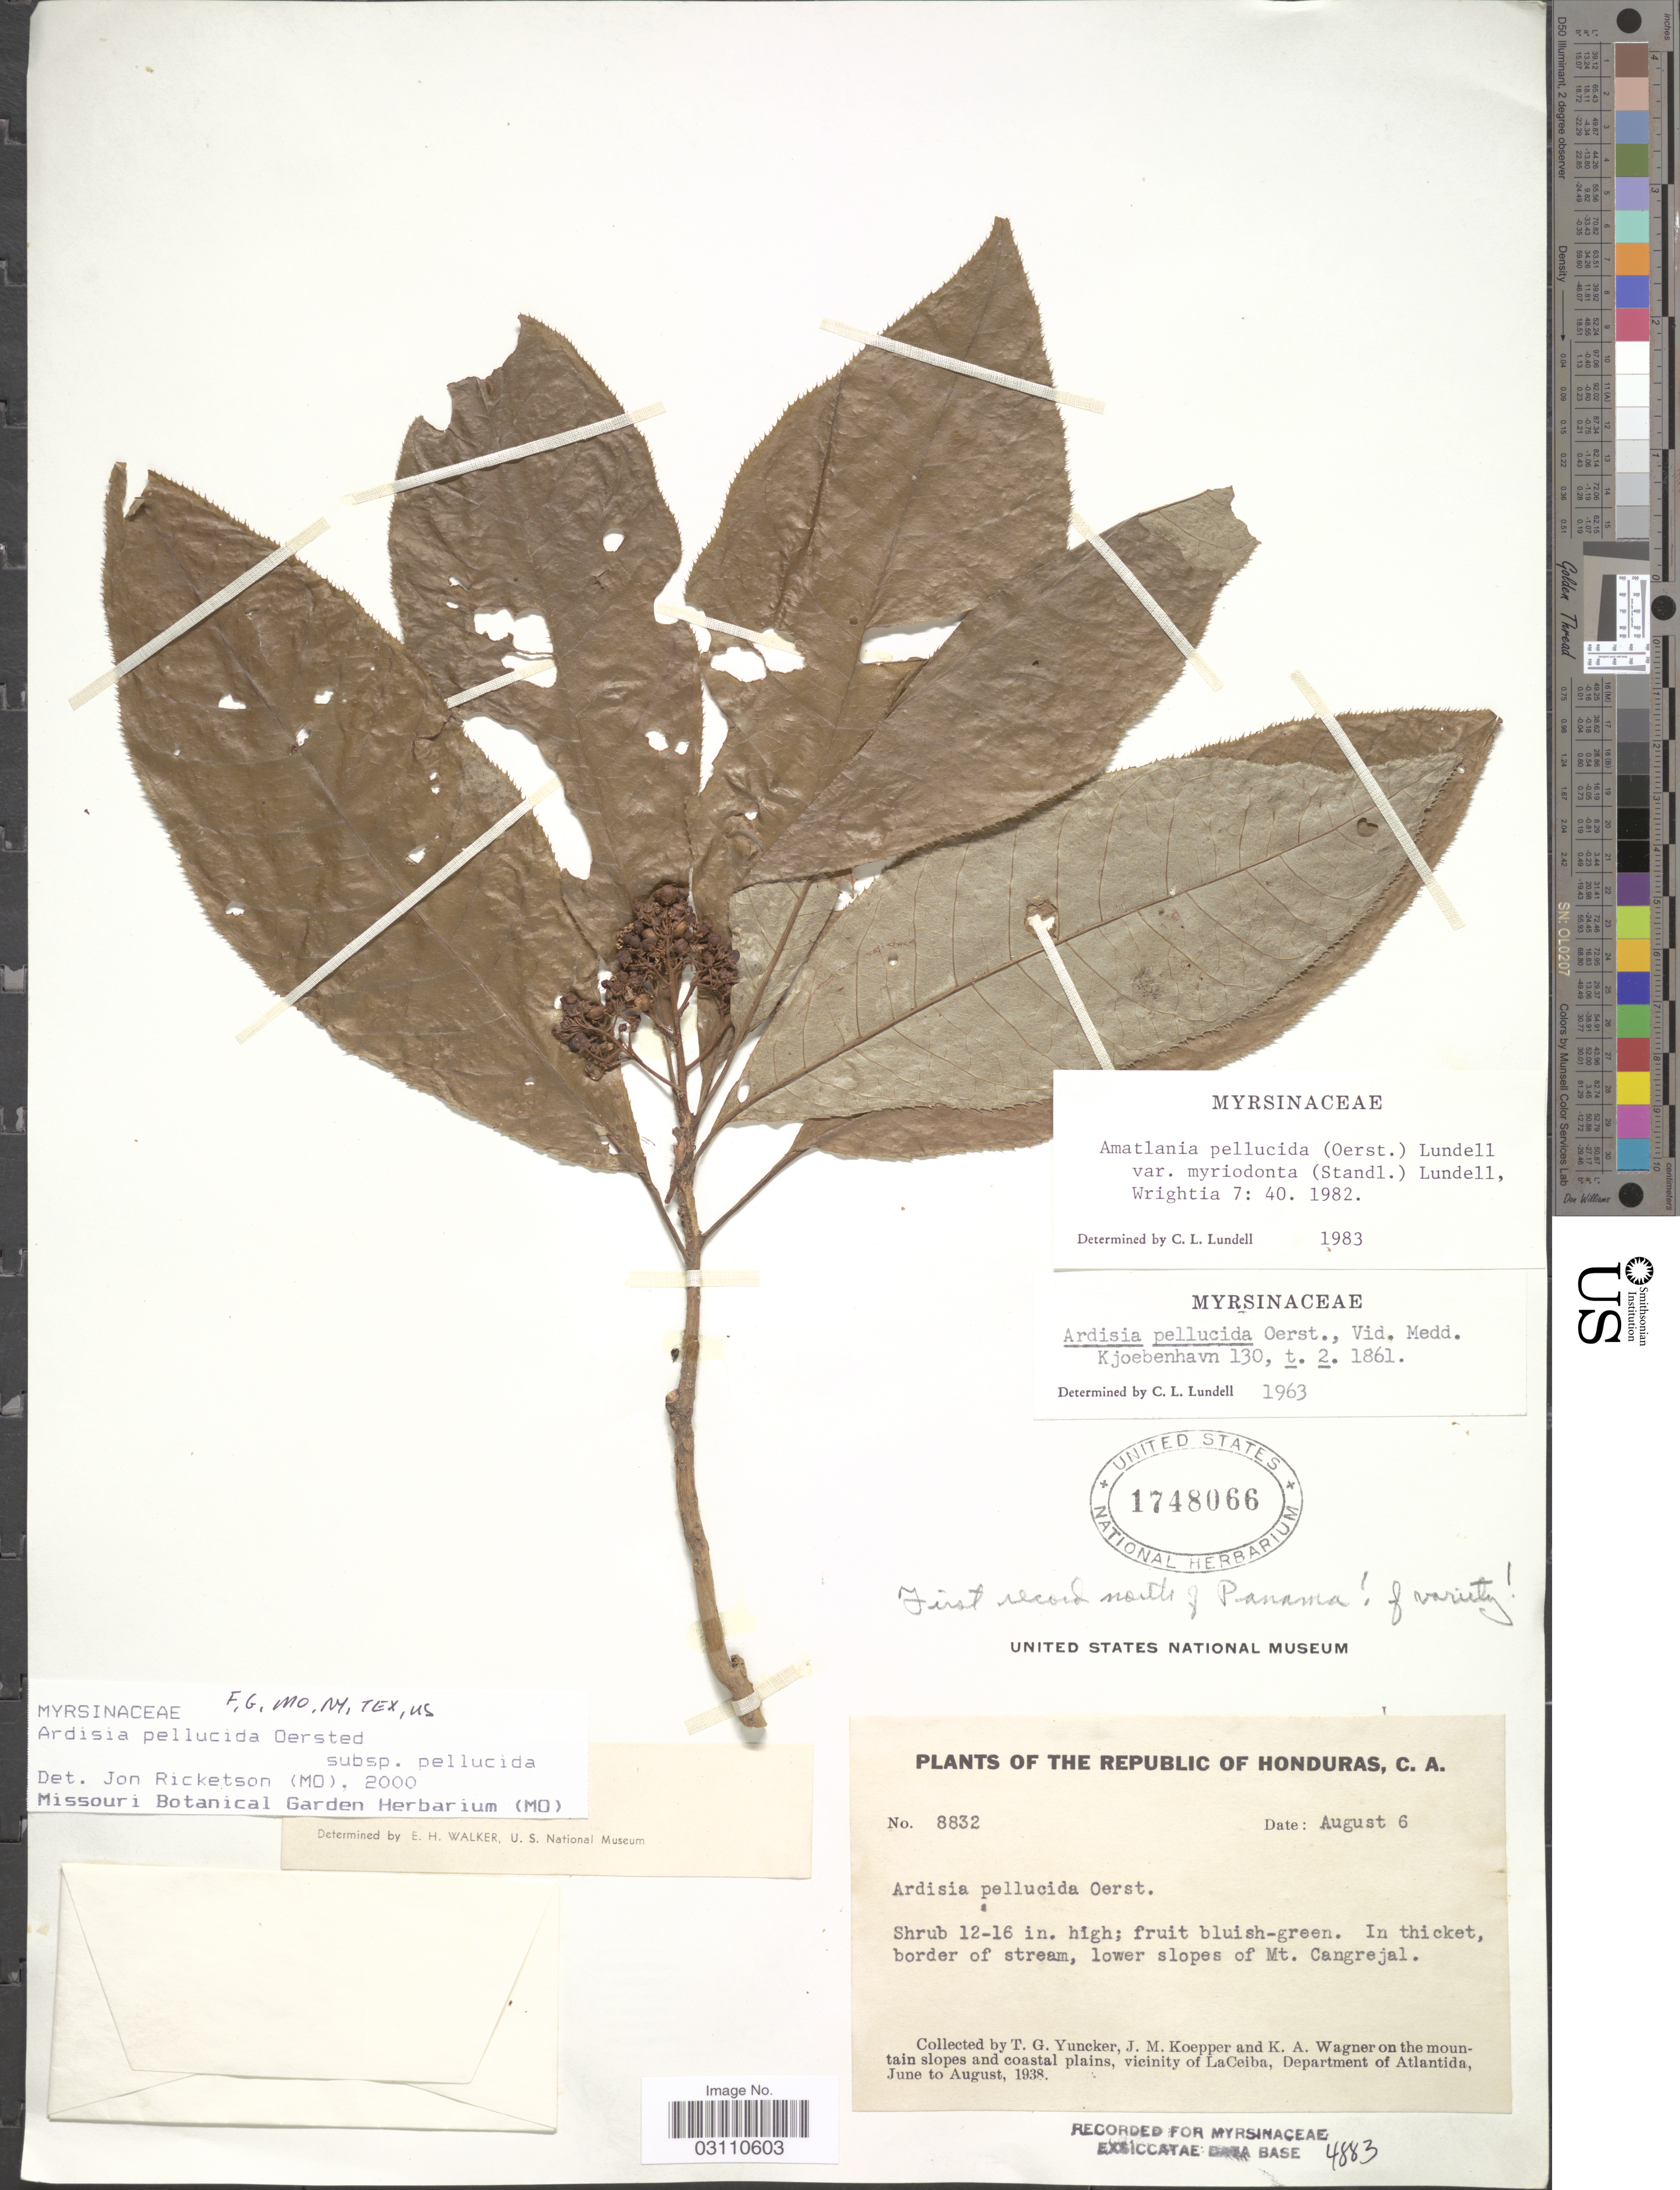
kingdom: Plantae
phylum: Tracheophyta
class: Magnoliopsida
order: Ericales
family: Primulaceae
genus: Ardisia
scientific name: Ardisia pellucida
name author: Oerst.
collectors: T. G. Yuncker, J. M. Koepper & K. A. Wagner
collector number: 8832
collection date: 1938-08-06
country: Honduras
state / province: Atlántida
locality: In thicket, border of stream, lower slopes of Mt. Cangrejal. On the mountain slopes and coastal plains, vicinity of La Ceiba, Department of Atlántida.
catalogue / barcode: US 1748066